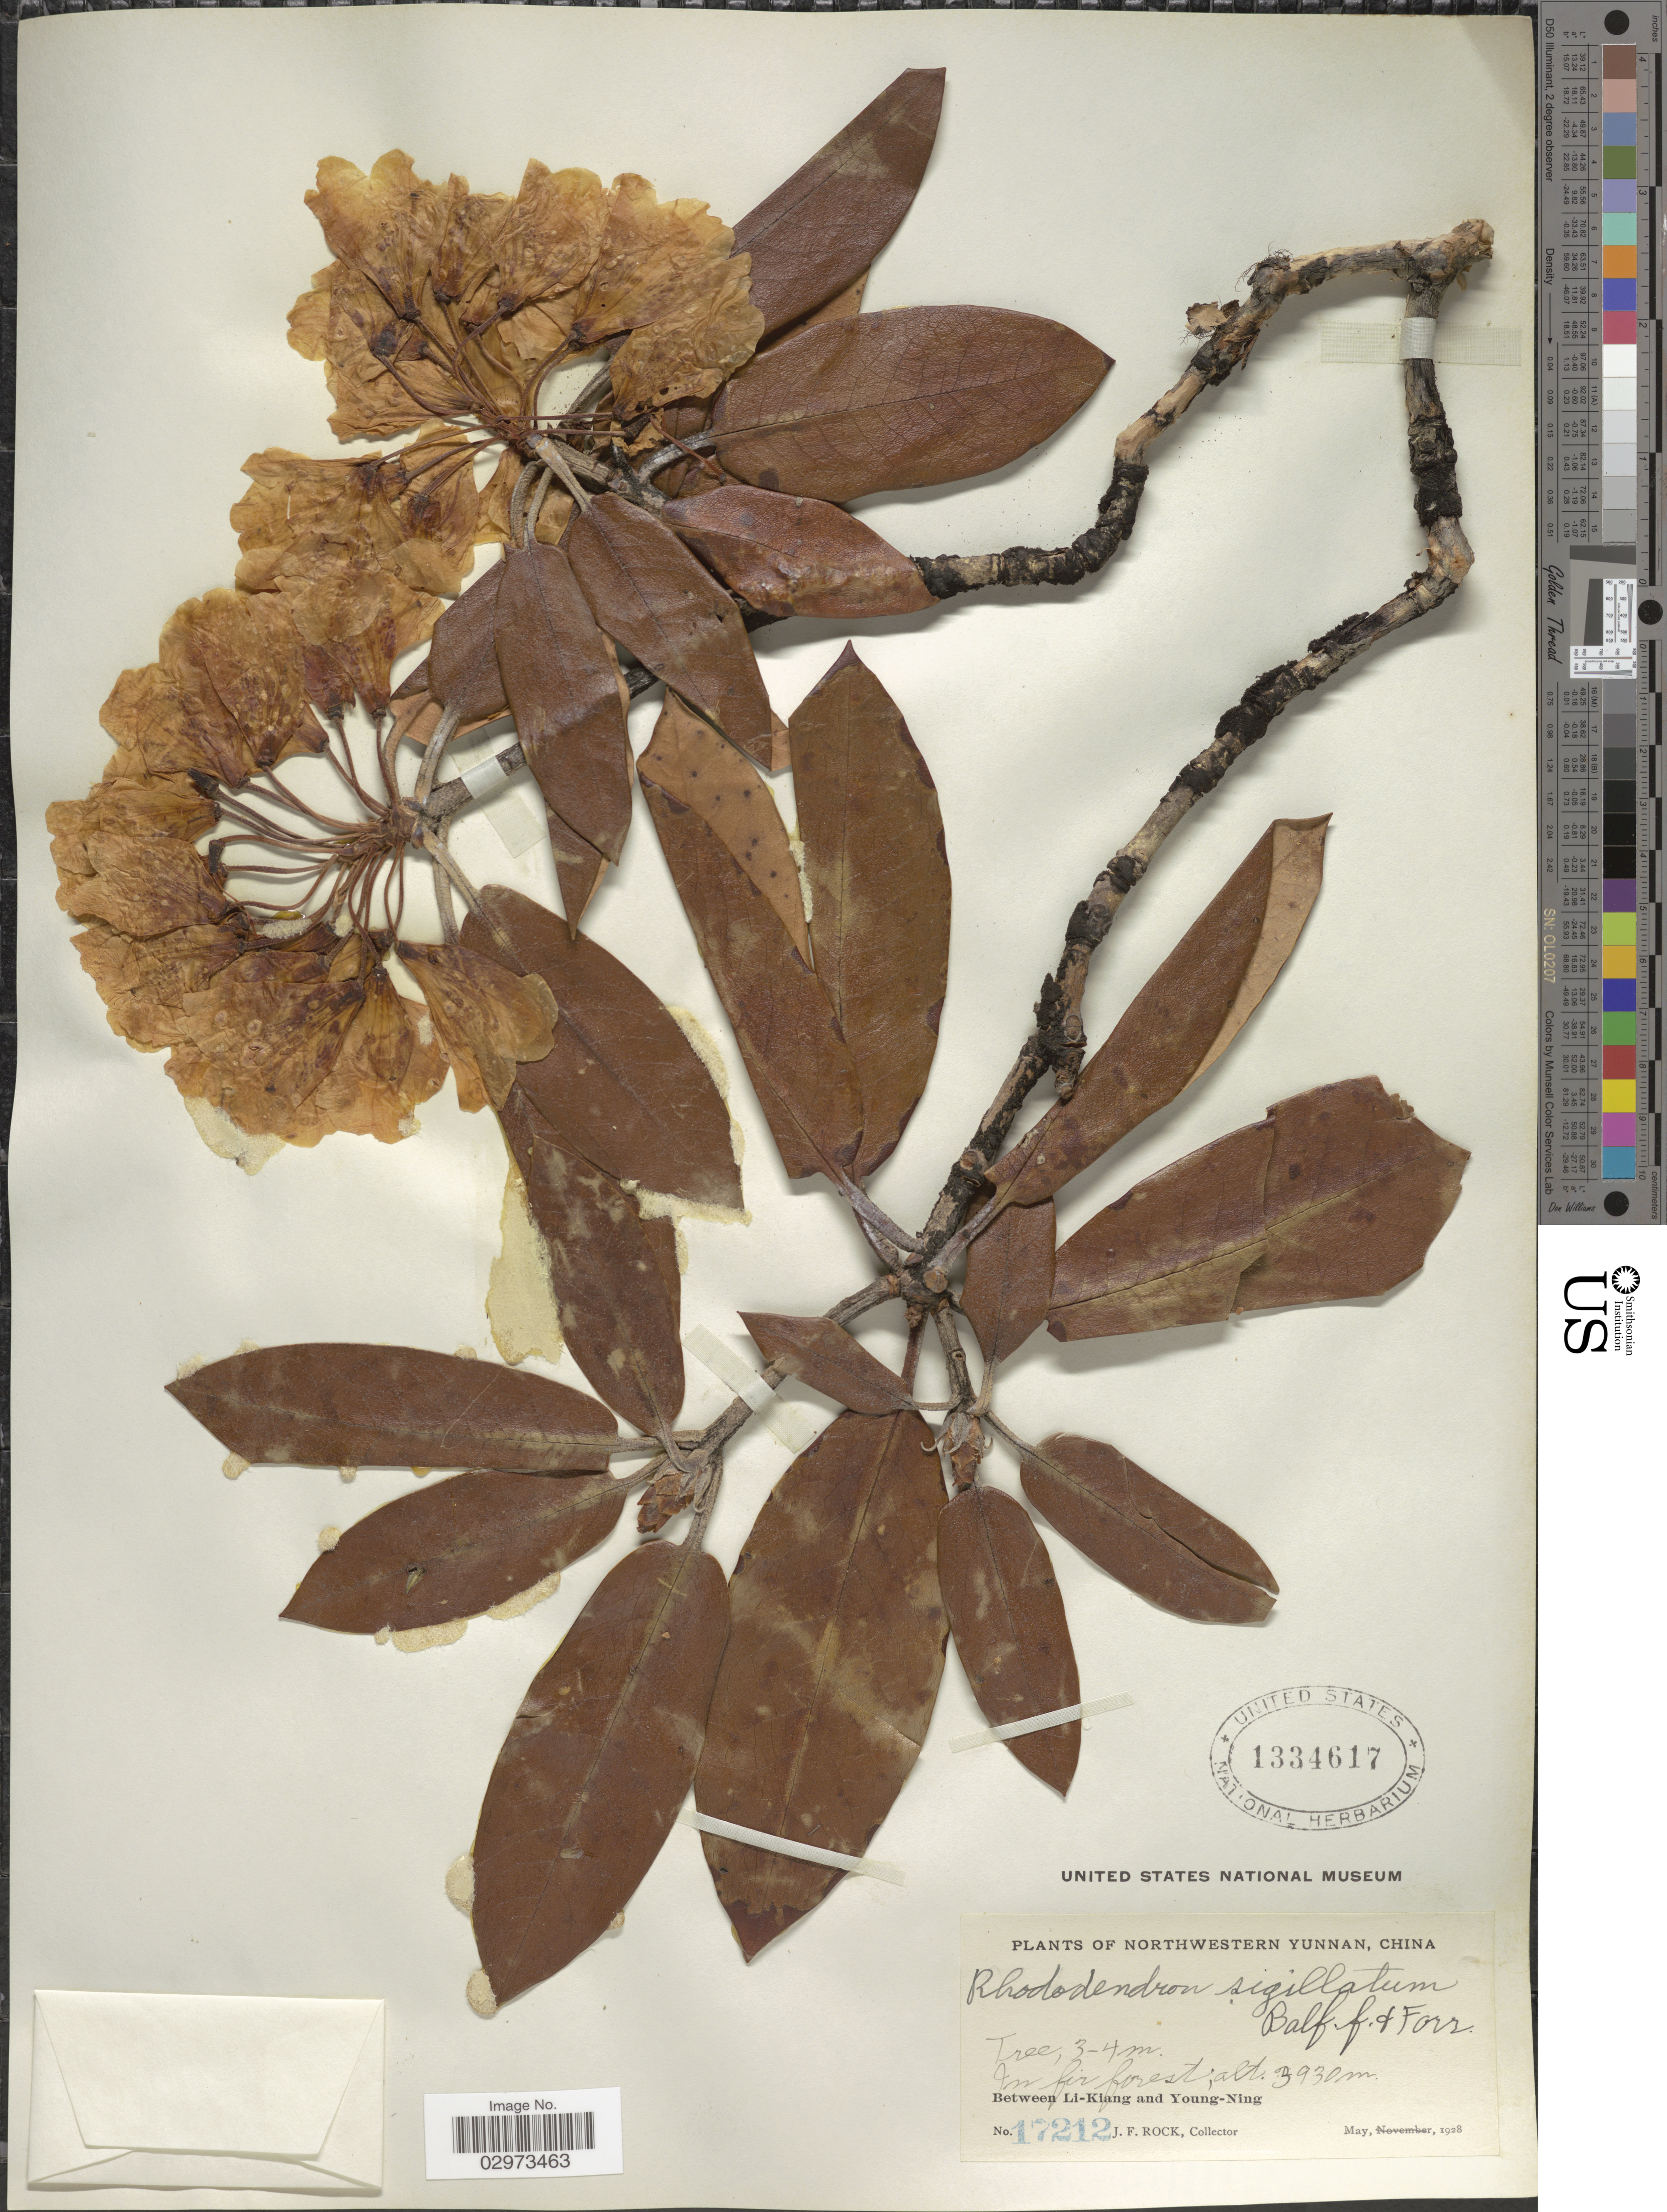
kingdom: Plantae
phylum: Tracheophyta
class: Magnoliopsida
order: Ericales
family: Ericaceae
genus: Rhododendron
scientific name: Rhododendron sigillatum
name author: Balf. f. & Forrest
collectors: J. Rock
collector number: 17212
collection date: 1928-05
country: China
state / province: Yunnan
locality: Northwestern Yunnan. Between Li-Kiang and Young-Ning.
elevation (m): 3930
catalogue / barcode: US 1334617